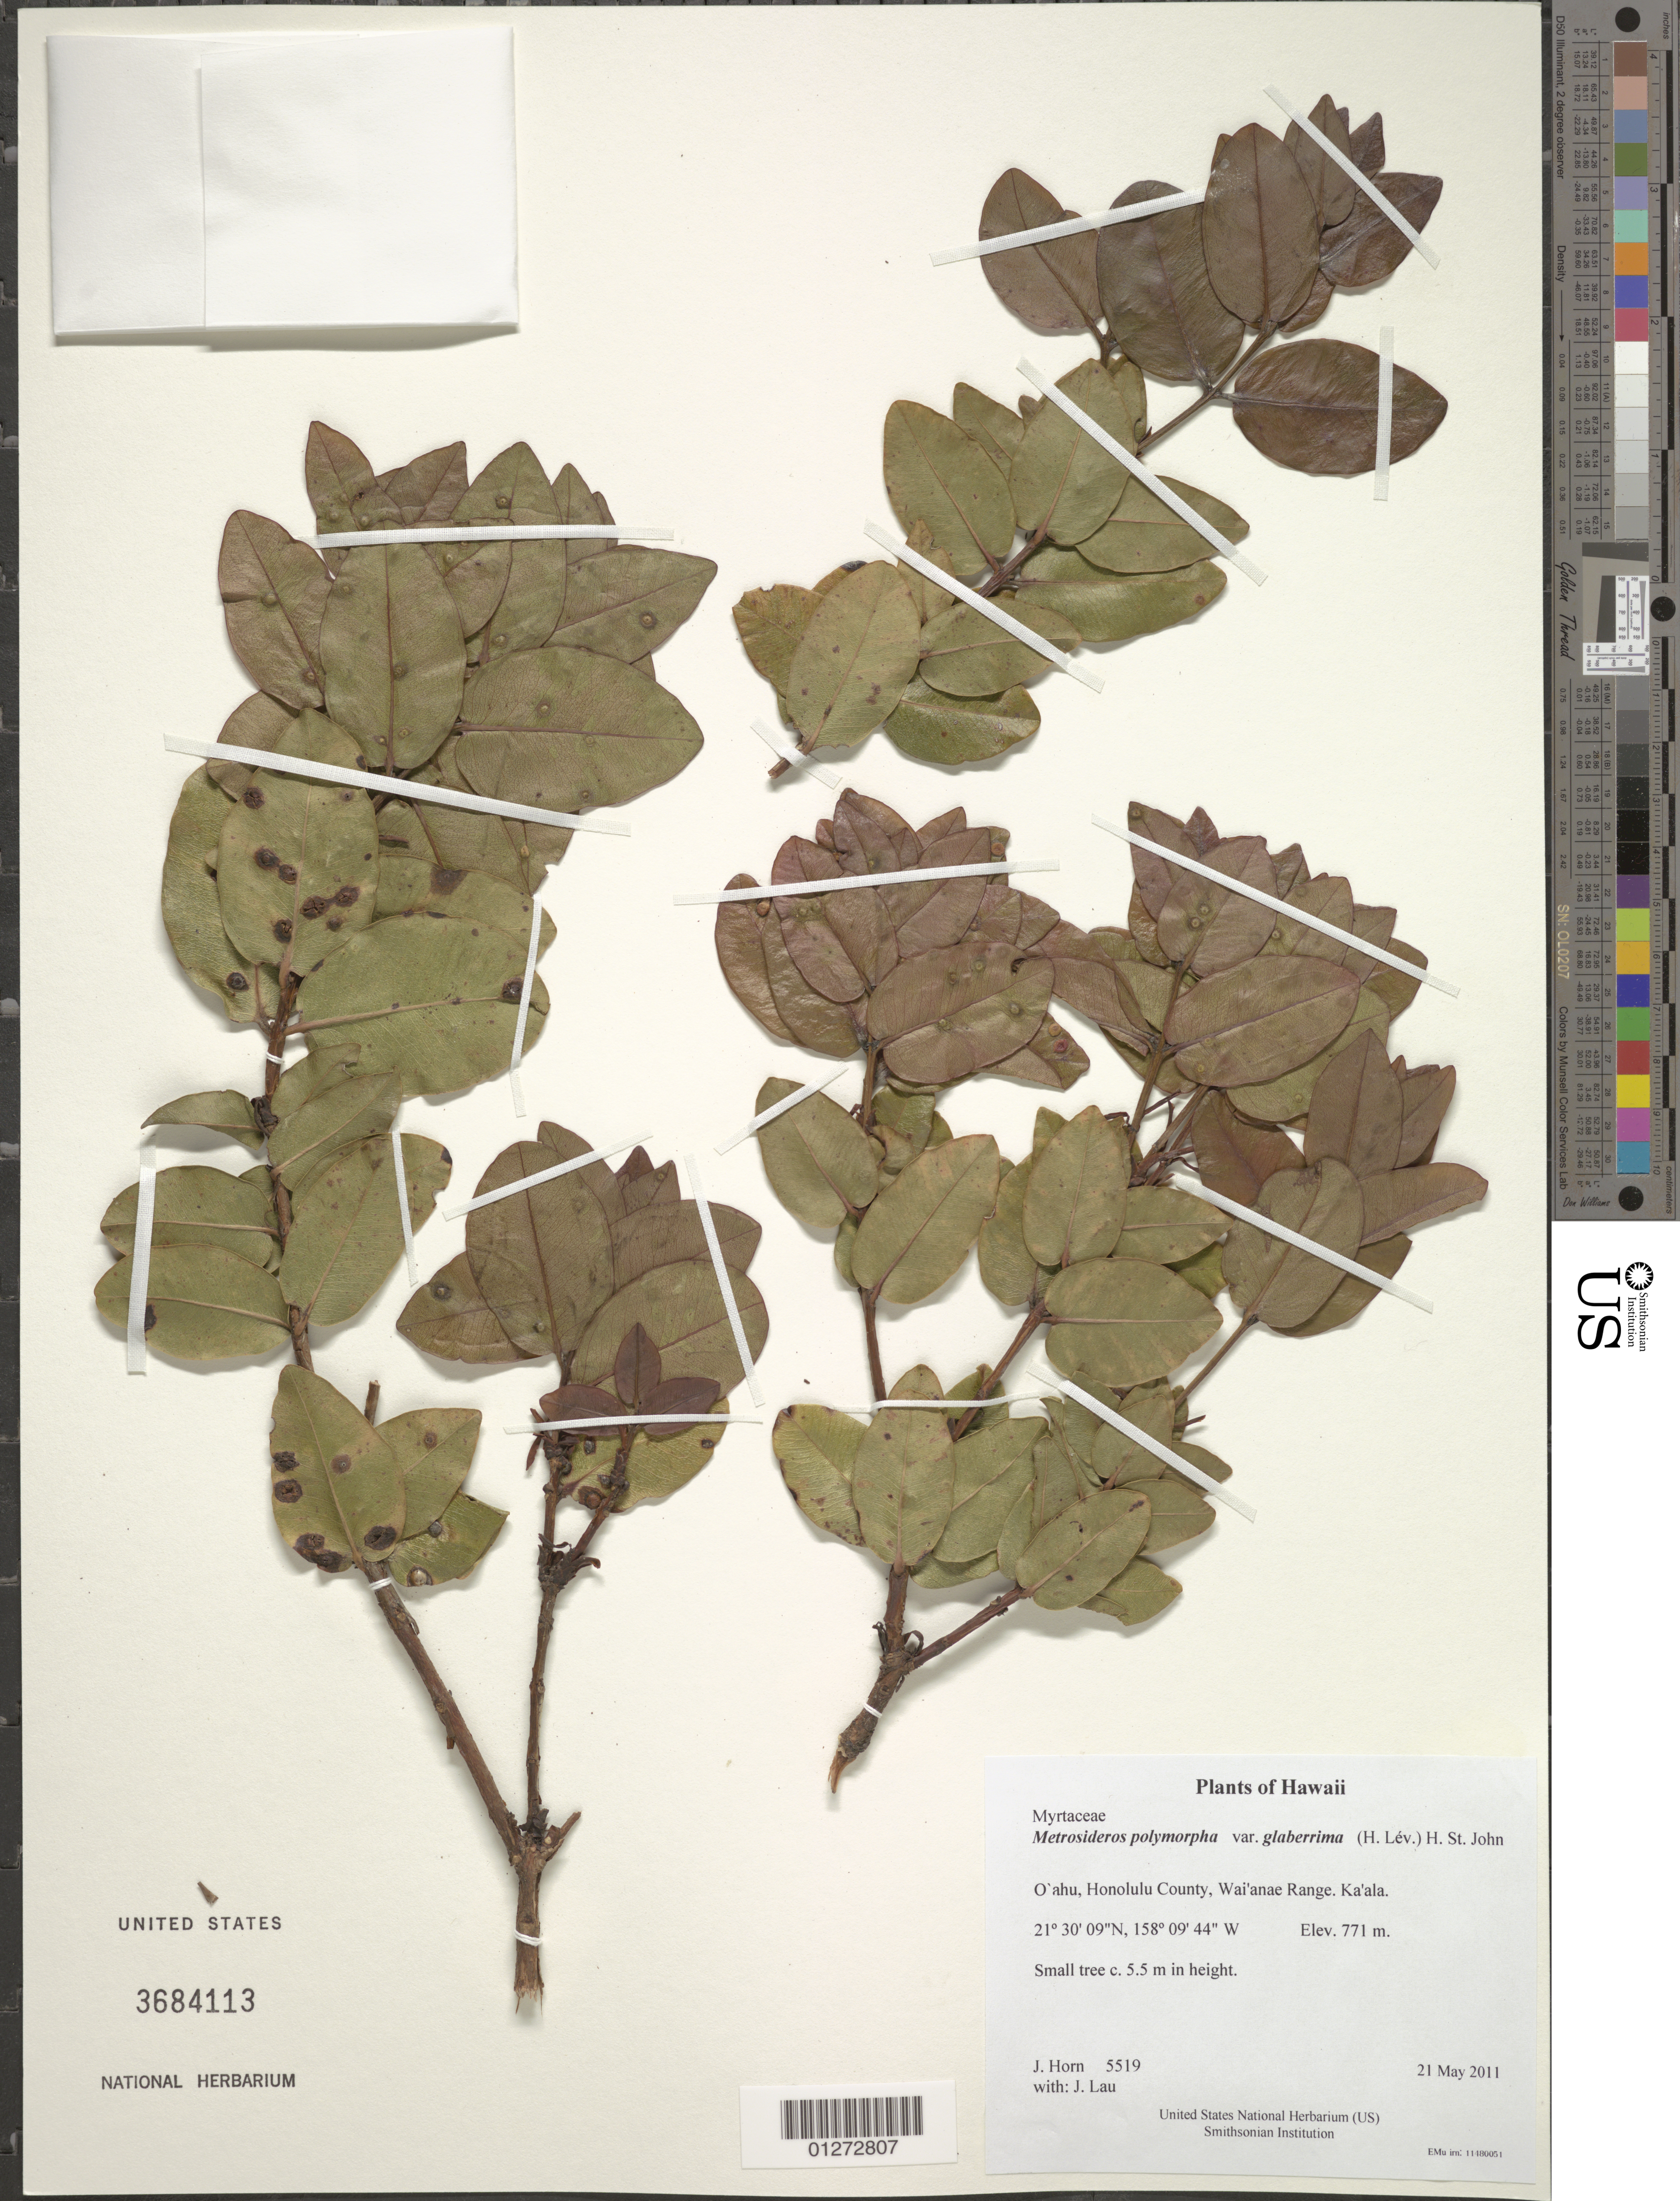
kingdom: Plantae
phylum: Tracheophyta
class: Magnoliopsida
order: Myrtales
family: Myrtaceae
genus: Metrosideros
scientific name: Metrosideros polymorpha var. glaberrima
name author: (H. Lév.) H. St. John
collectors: J. Horn & J. Lau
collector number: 5519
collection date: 2011-05-21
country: United States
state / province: Hawaii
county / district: Honolulu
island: Oahu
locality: Wai'anae Range. Ka'ala.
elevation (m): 771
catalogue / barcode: US 3684113